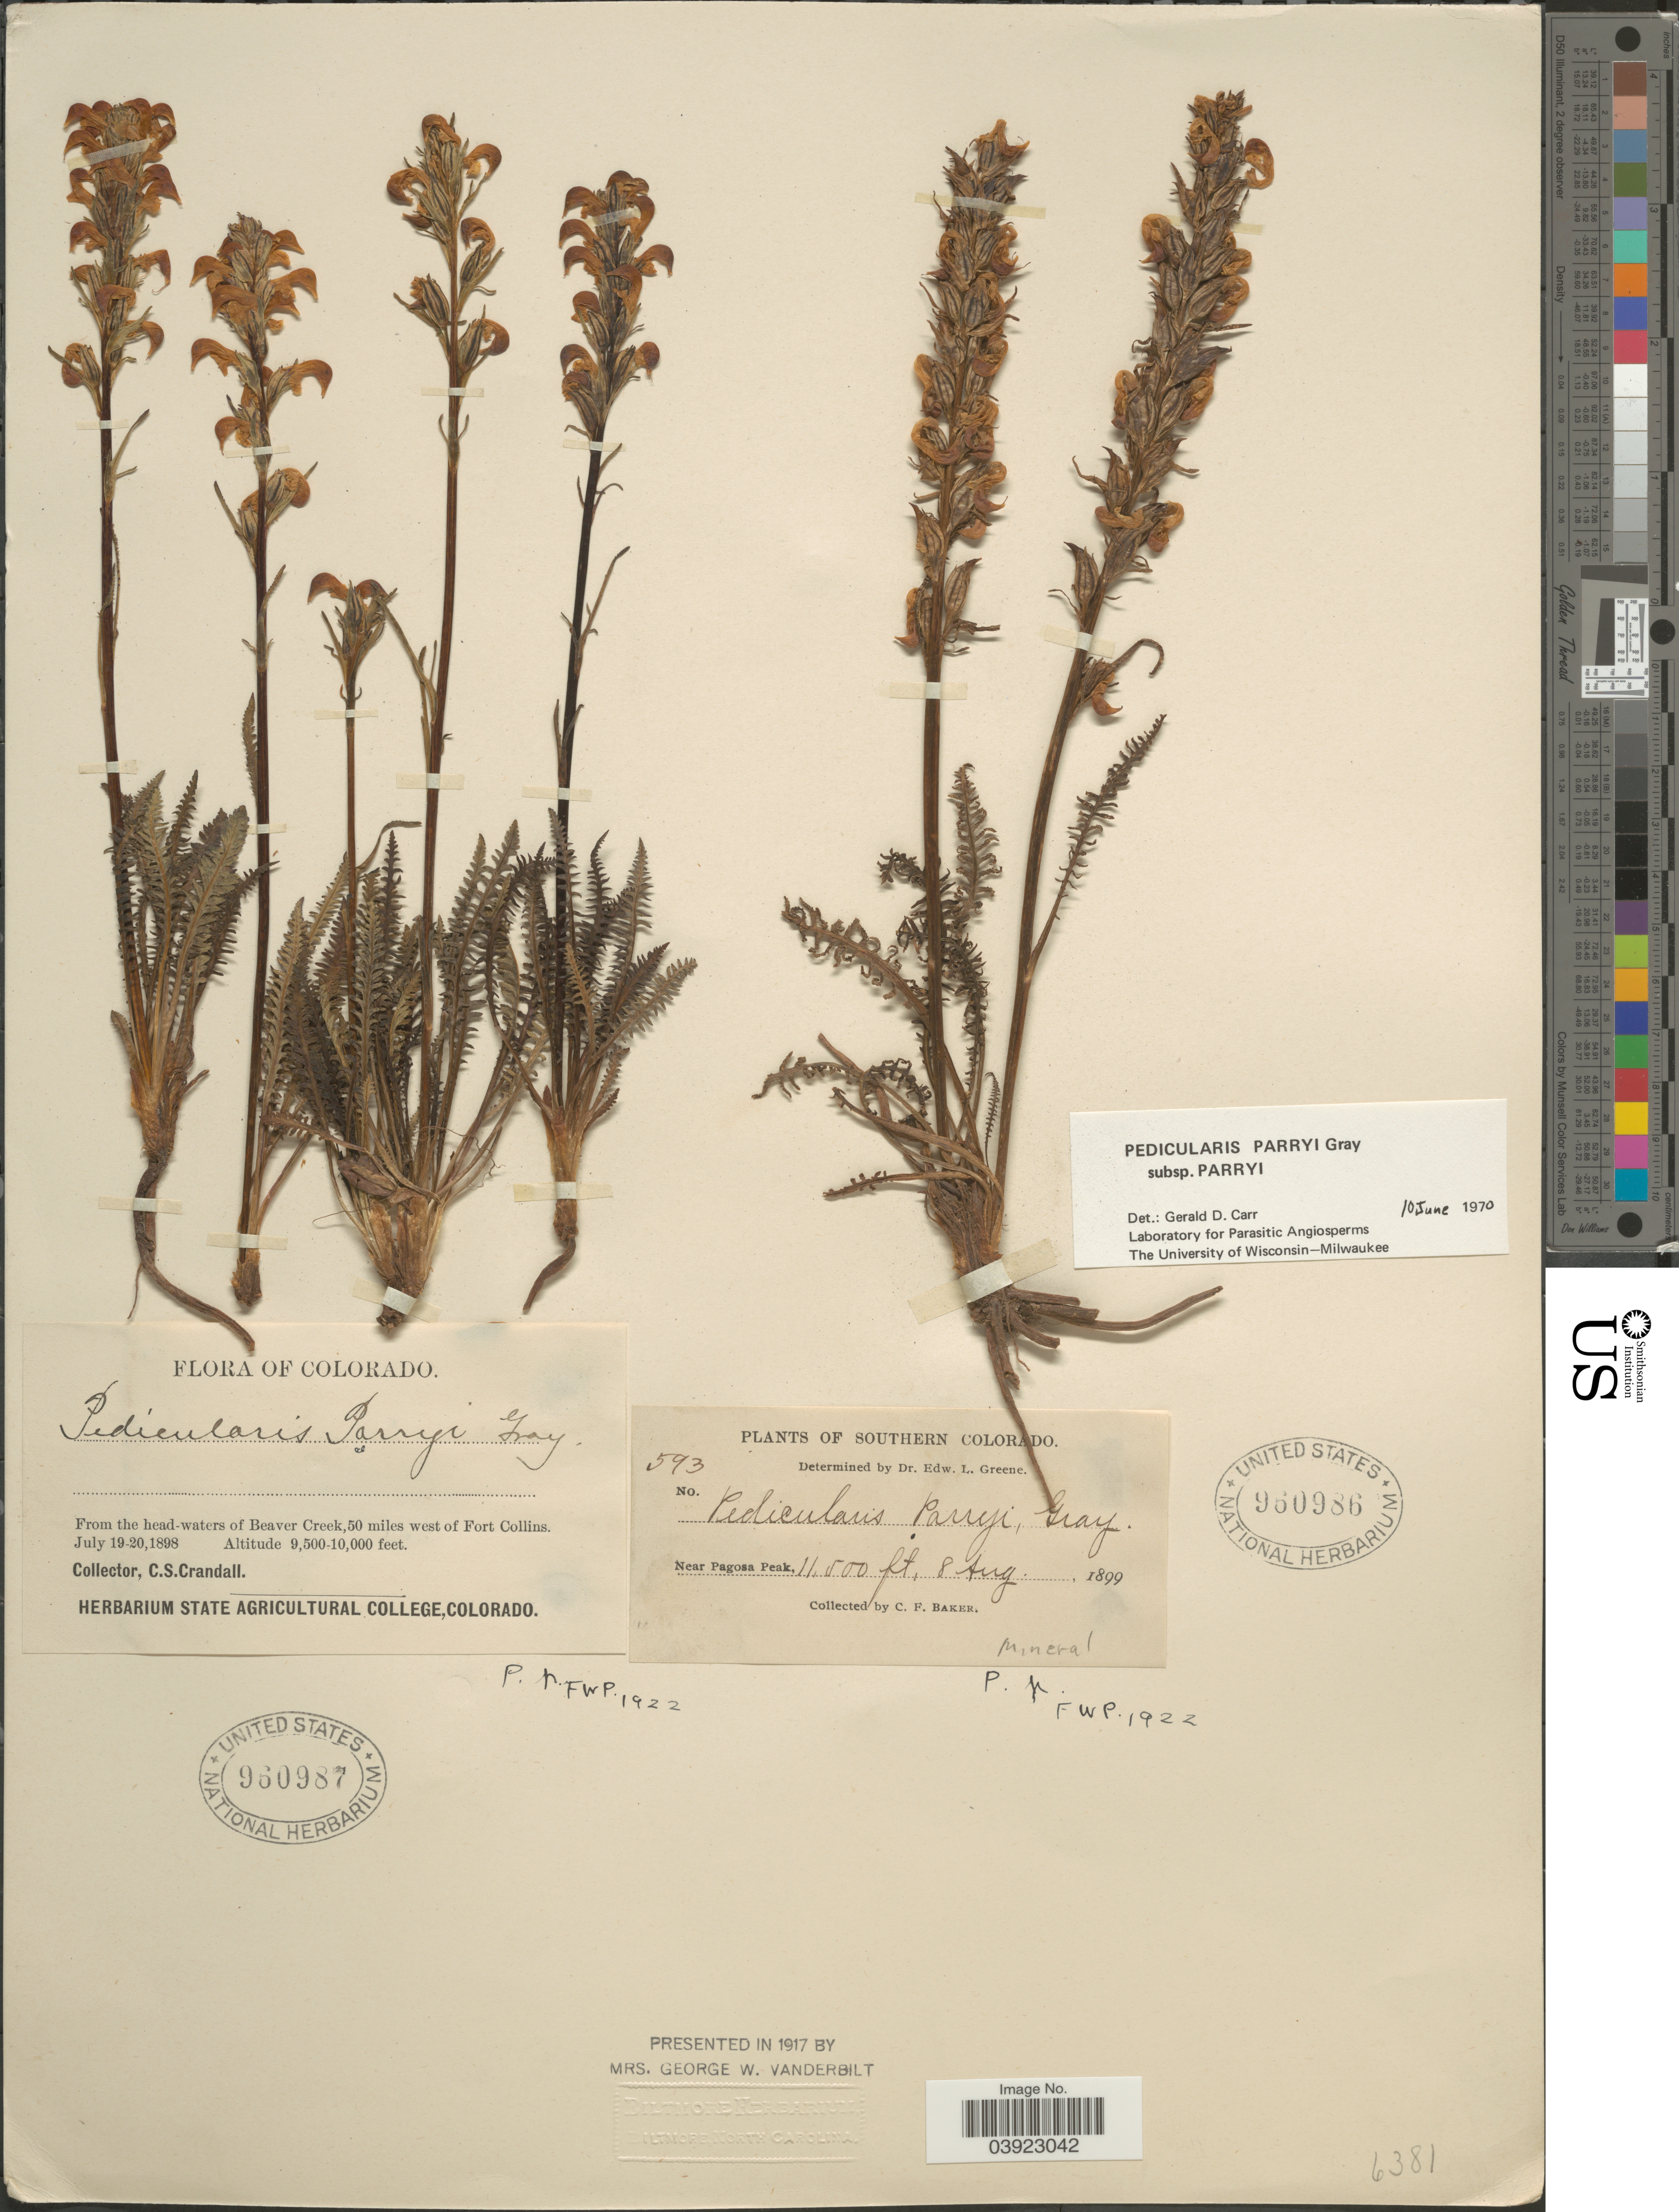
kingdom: Plantae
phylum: Tracheophyta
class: Magnoliopsida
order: Lamiales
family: Orobanchaceae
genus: Pedicularis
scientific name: Pedicularis parryi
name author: A. Gray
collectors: C. F. Baker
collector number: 593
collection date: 1899-08-08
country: United States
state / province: Colorado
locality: Southern Colorado. Near Pagosa Peak.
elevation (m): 3505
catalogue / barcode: US 960986